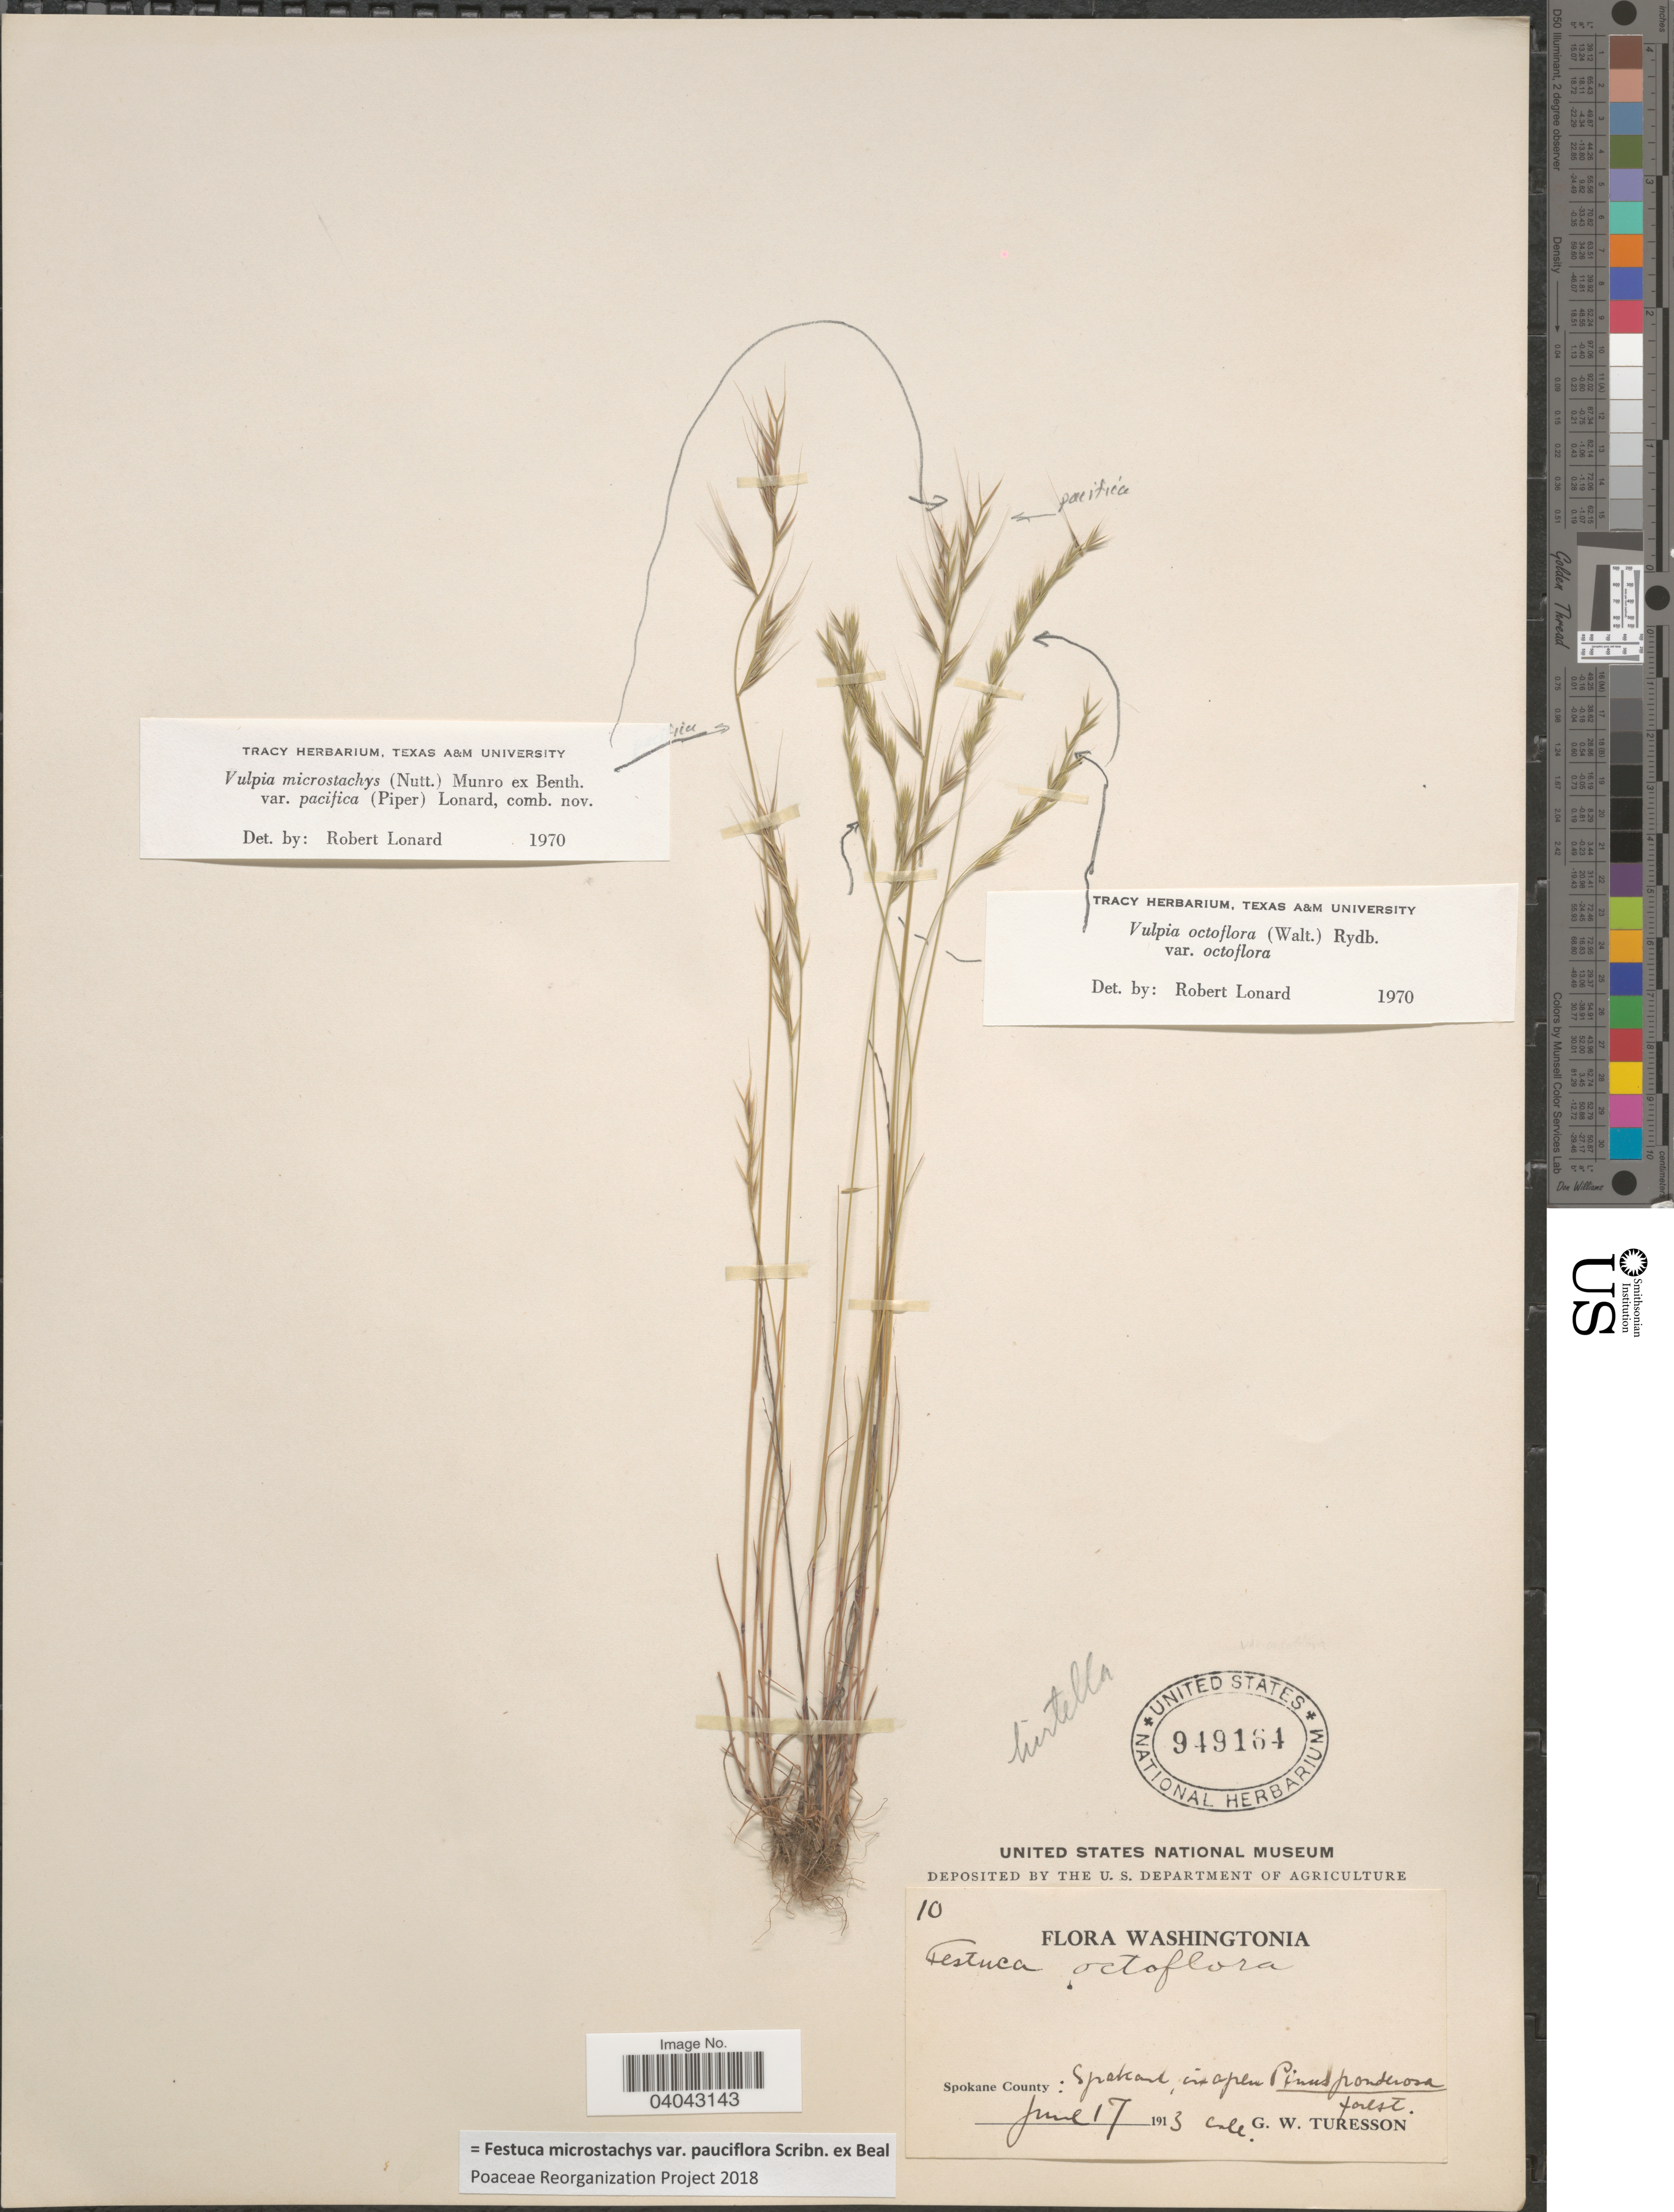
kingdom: Plantae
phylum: Tracheophyta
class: Liliopsida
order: Poales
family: Poaceae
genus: Festuca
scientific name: Festuca microstachys var. pauciflora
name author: Scribn. ex W.J. Beal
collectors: G. Turesson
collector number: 10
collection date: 1913-06-17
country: United States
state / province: Washington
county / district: Spokane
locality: Spokane County: Spokane.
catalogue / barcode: US 949164